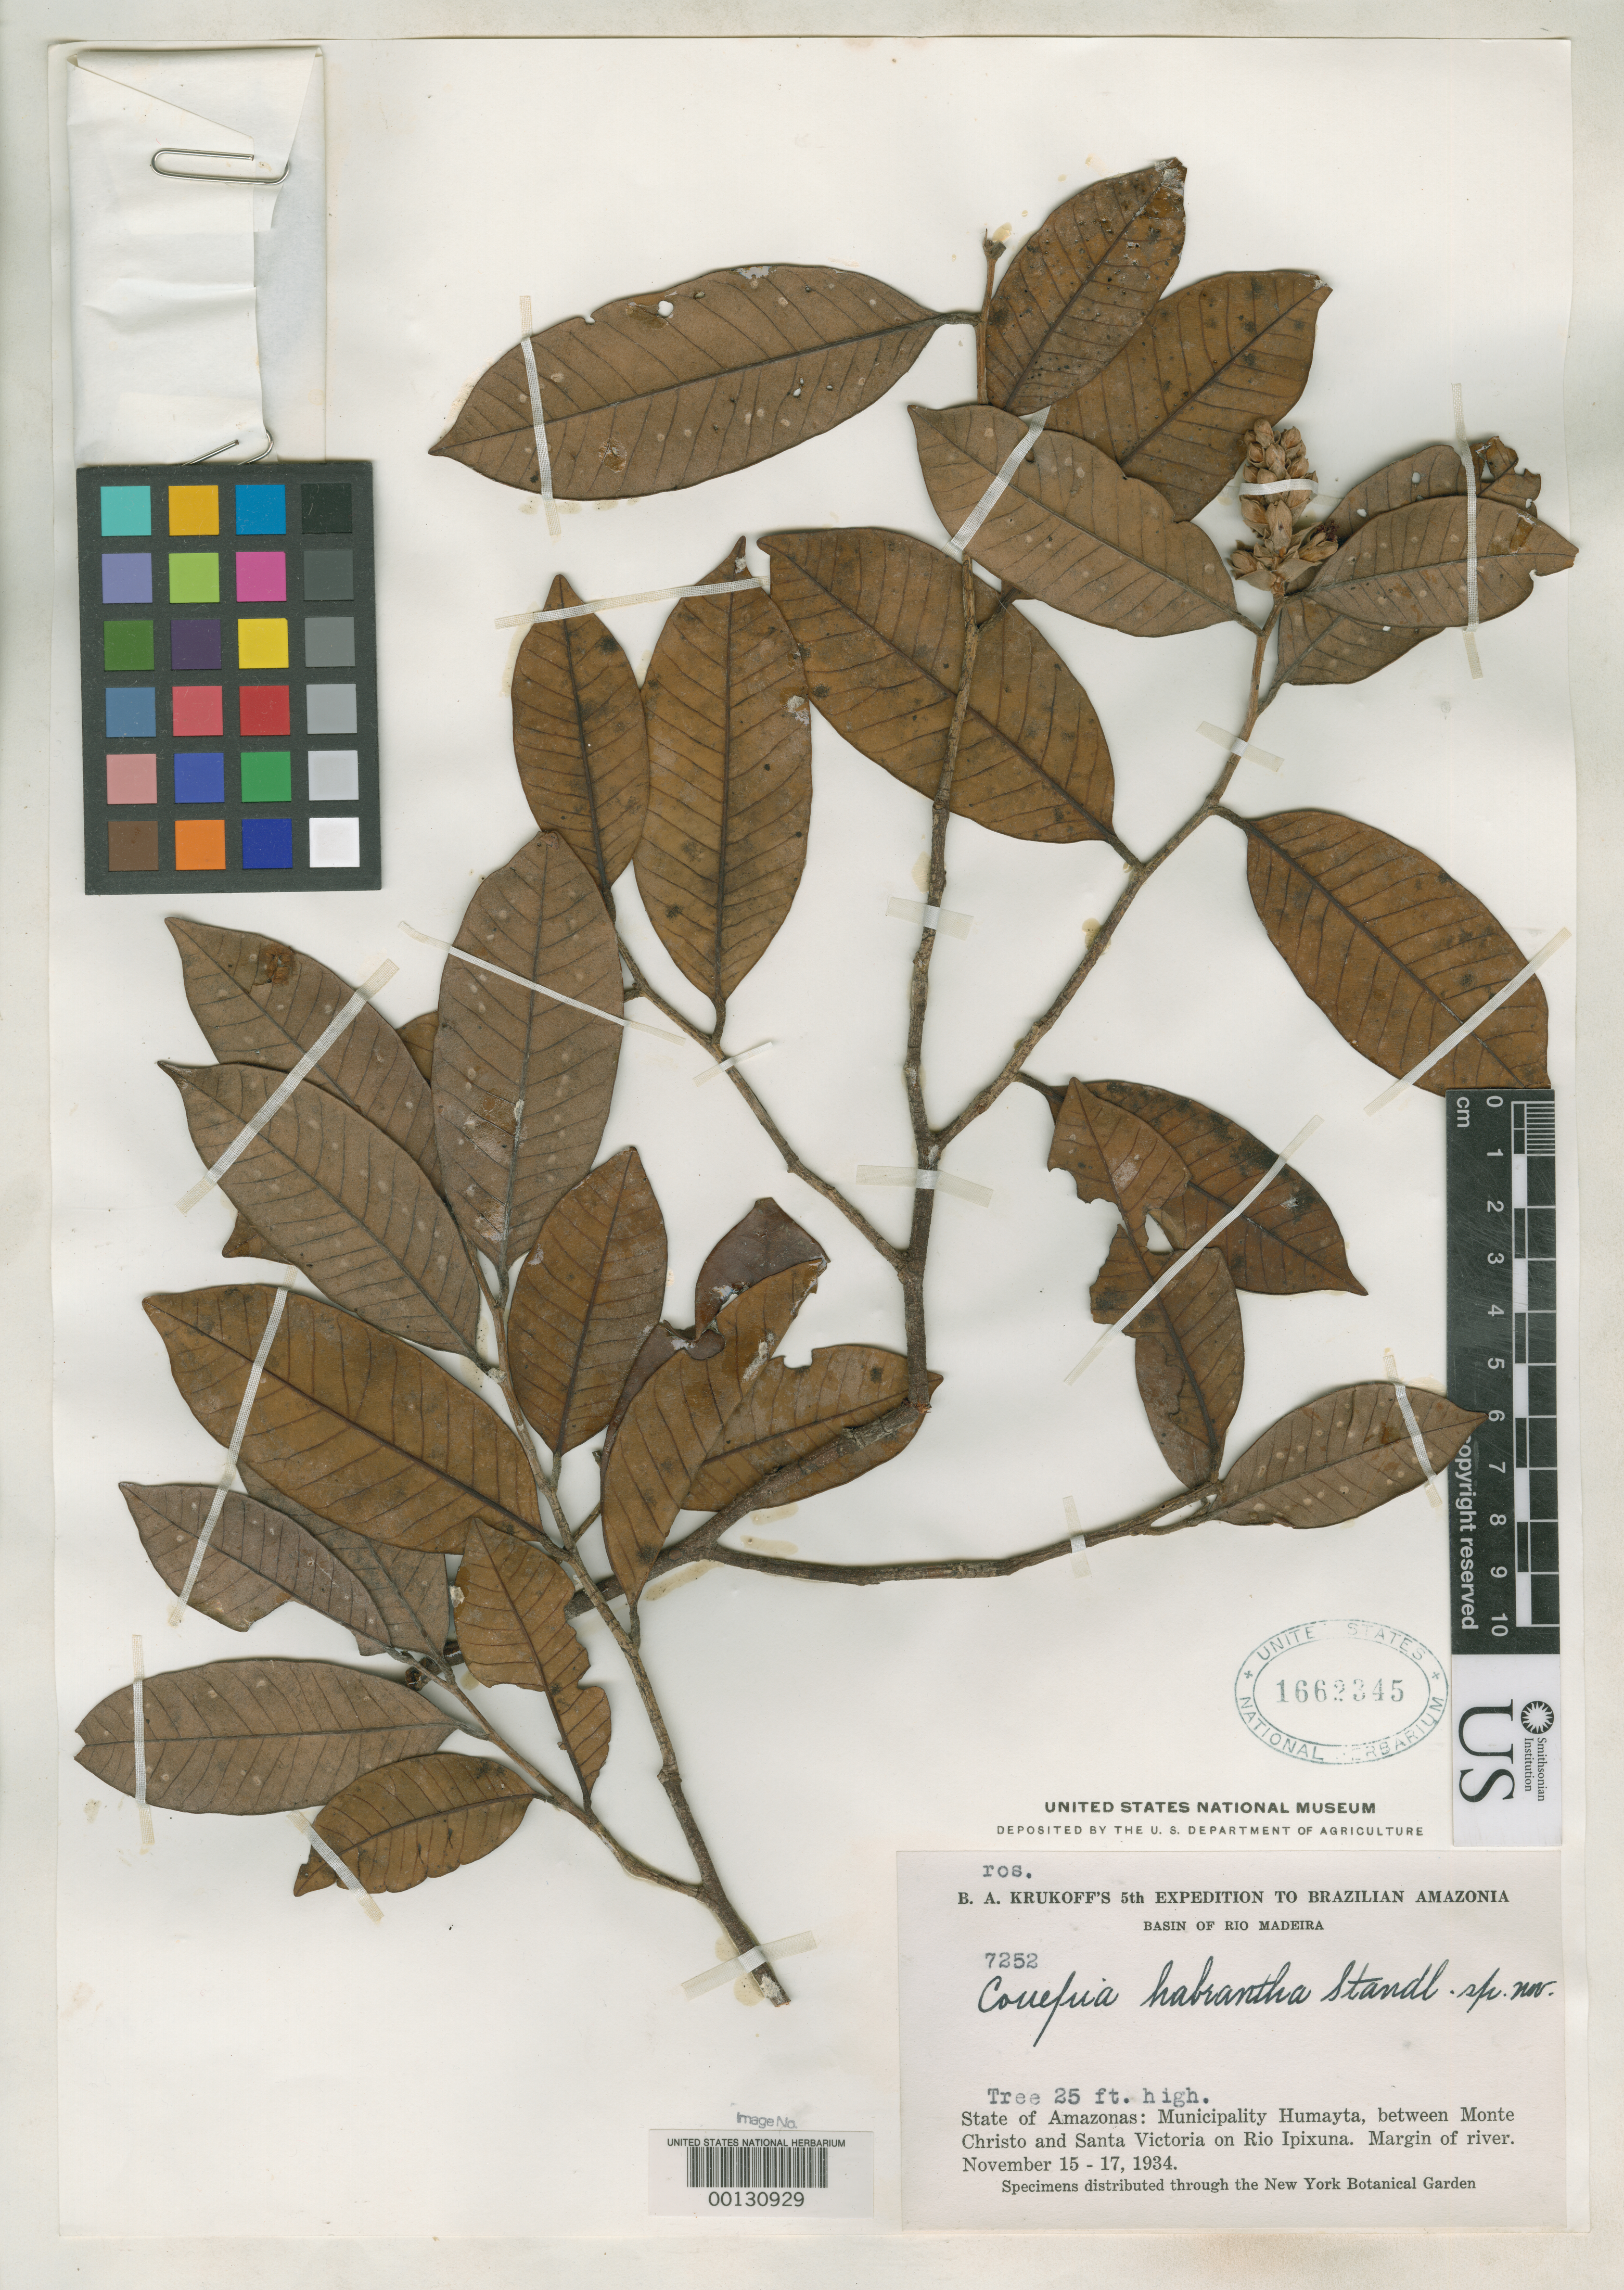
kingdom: Plantae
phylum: Tracheophyta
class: Magnoliopsida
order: Malpighiales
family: Chrysobalanaceae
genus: Couepia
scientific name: Couepia habrantha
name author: Standl.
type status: Isotype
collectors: B. A. Krukoff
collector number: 7252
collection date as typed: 15 Nov 1934 to 17 Nov 1934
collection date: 1934-11-15/1934-11-17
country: Brazil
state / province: Amazonas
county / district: Humaitá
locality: Between Monte Christo & Santa Victoria on Rio Ipixuna.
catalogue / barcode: US 1662345